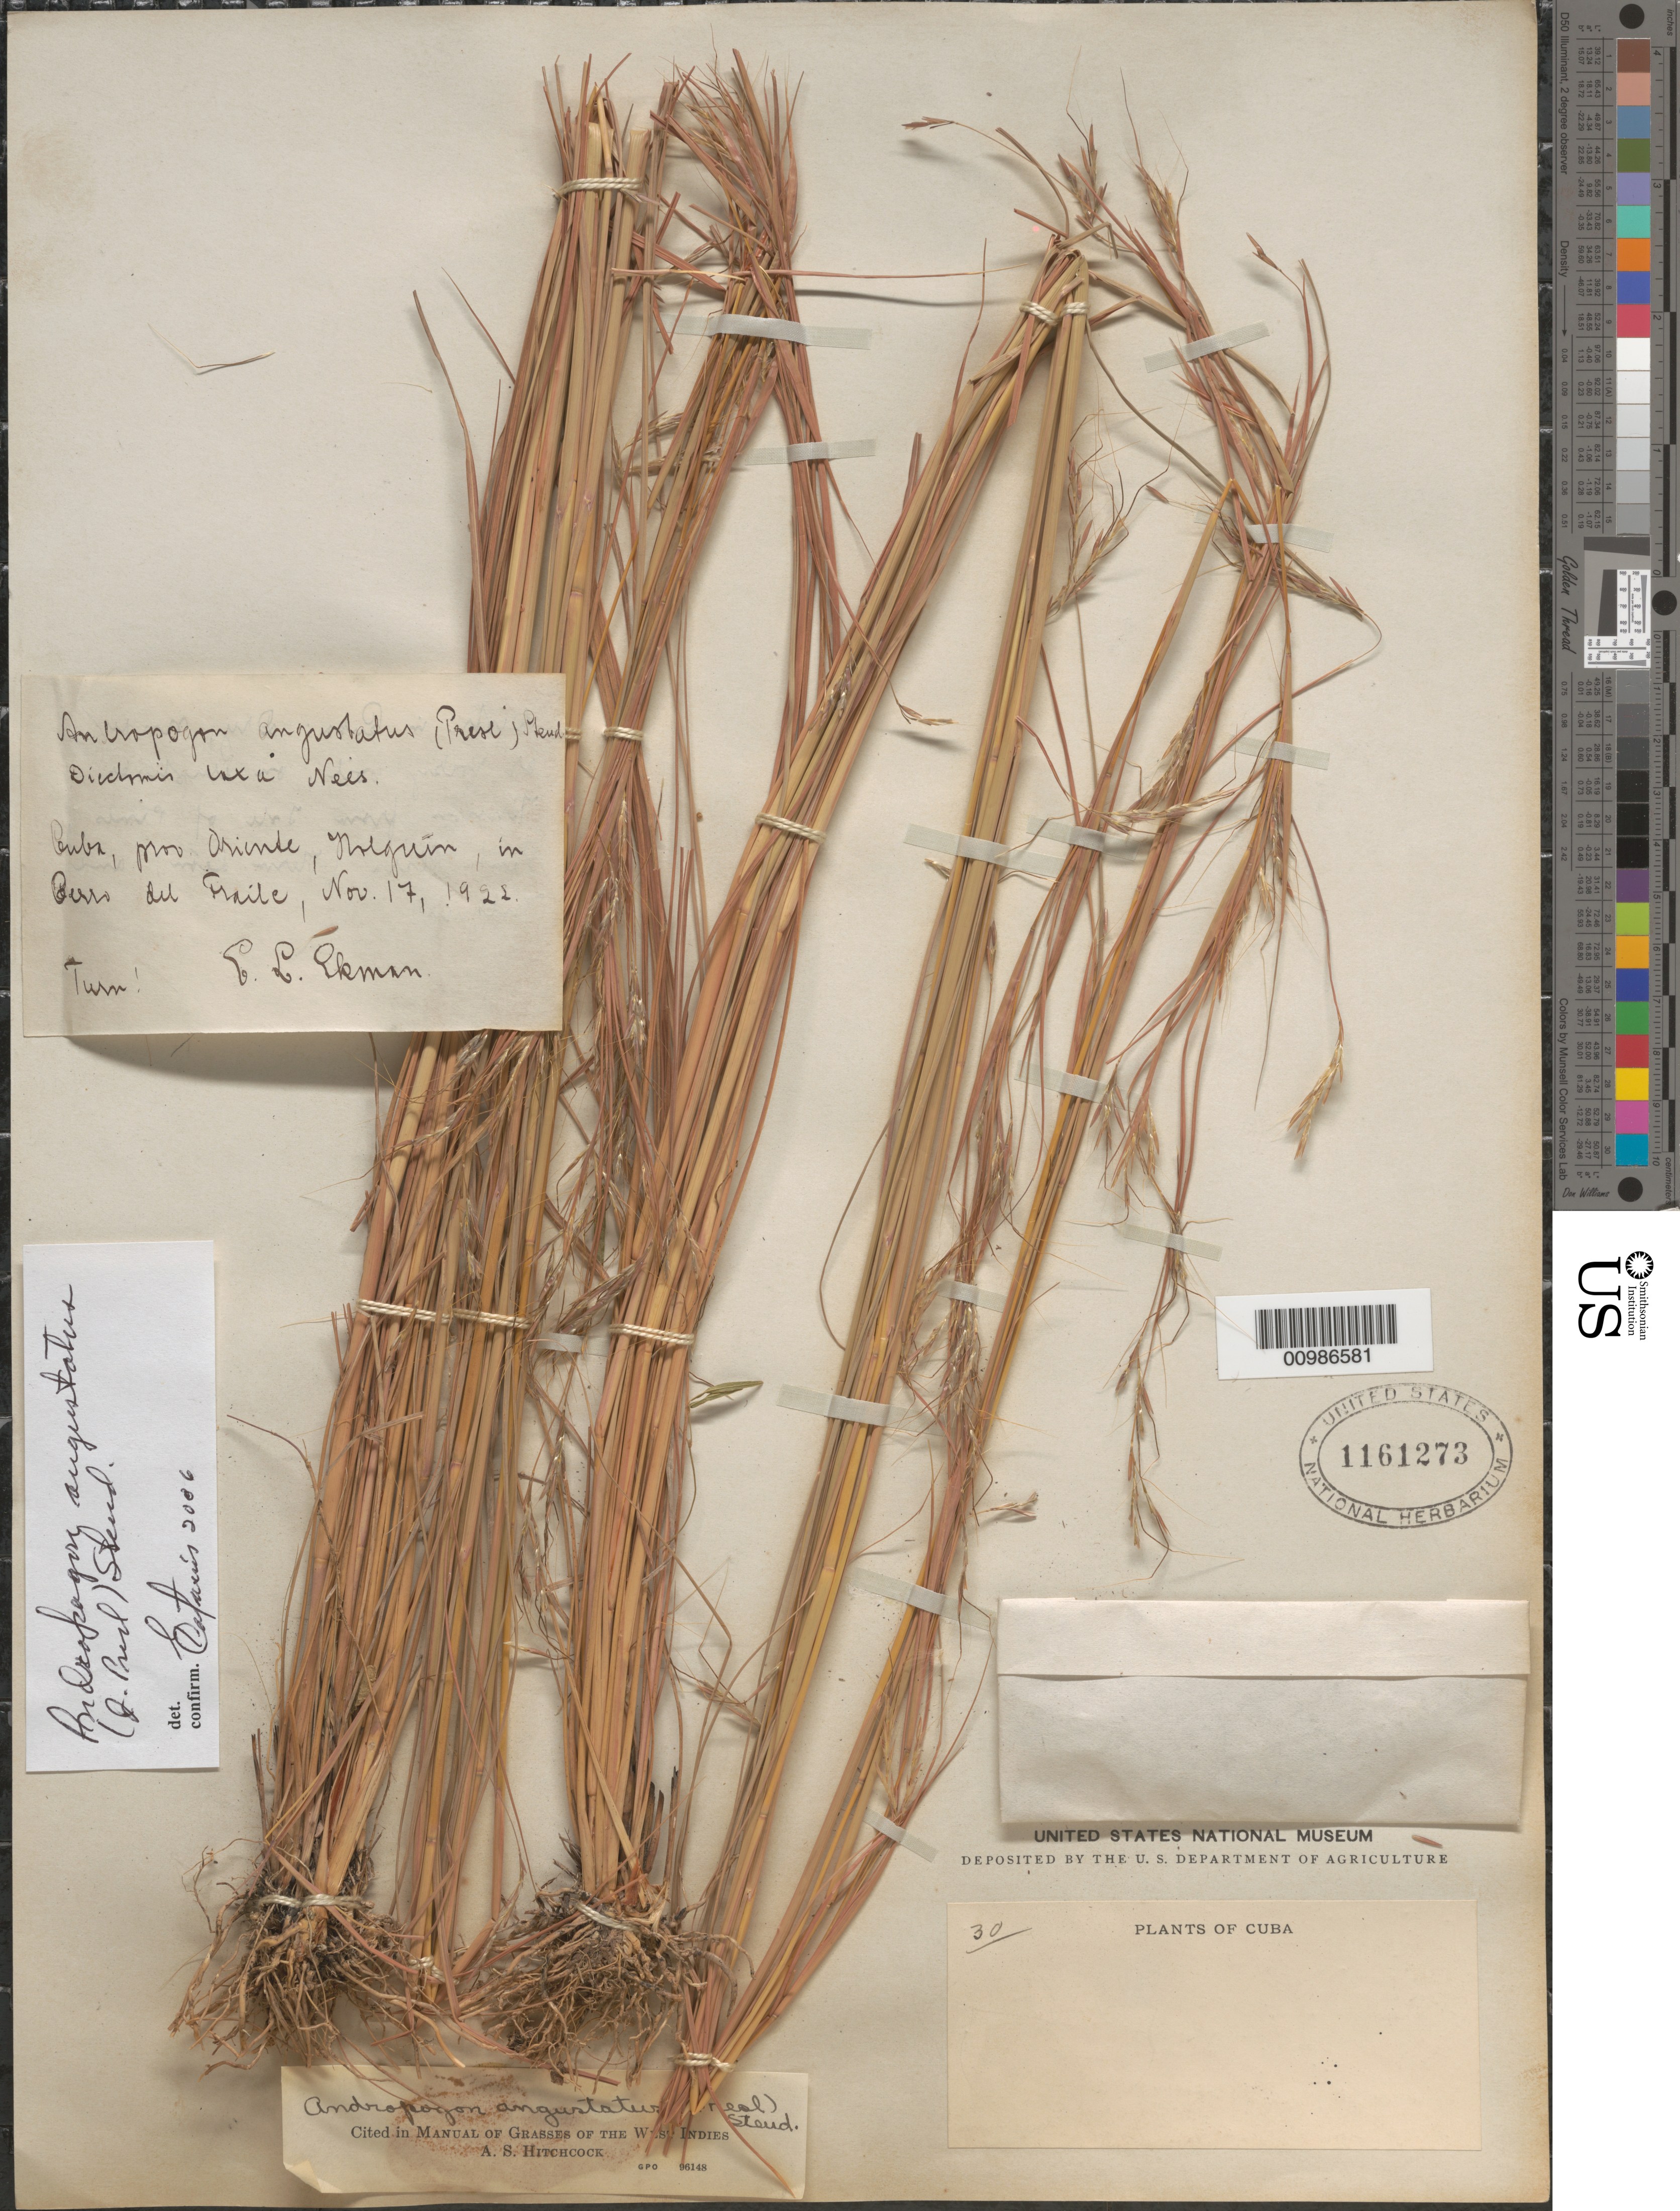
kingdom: Plantae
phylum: Tracheophyta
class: Liliopsida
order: Poales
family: Poaceae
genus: Andropogon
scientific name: Andropogon angustatus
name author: (J. Presl) Steud.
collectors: E. L. Ekman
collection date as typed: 17 Nov 1922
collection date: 1922-11-17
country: Cuba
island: Cuba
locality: Oriente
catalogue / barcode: US 1161273